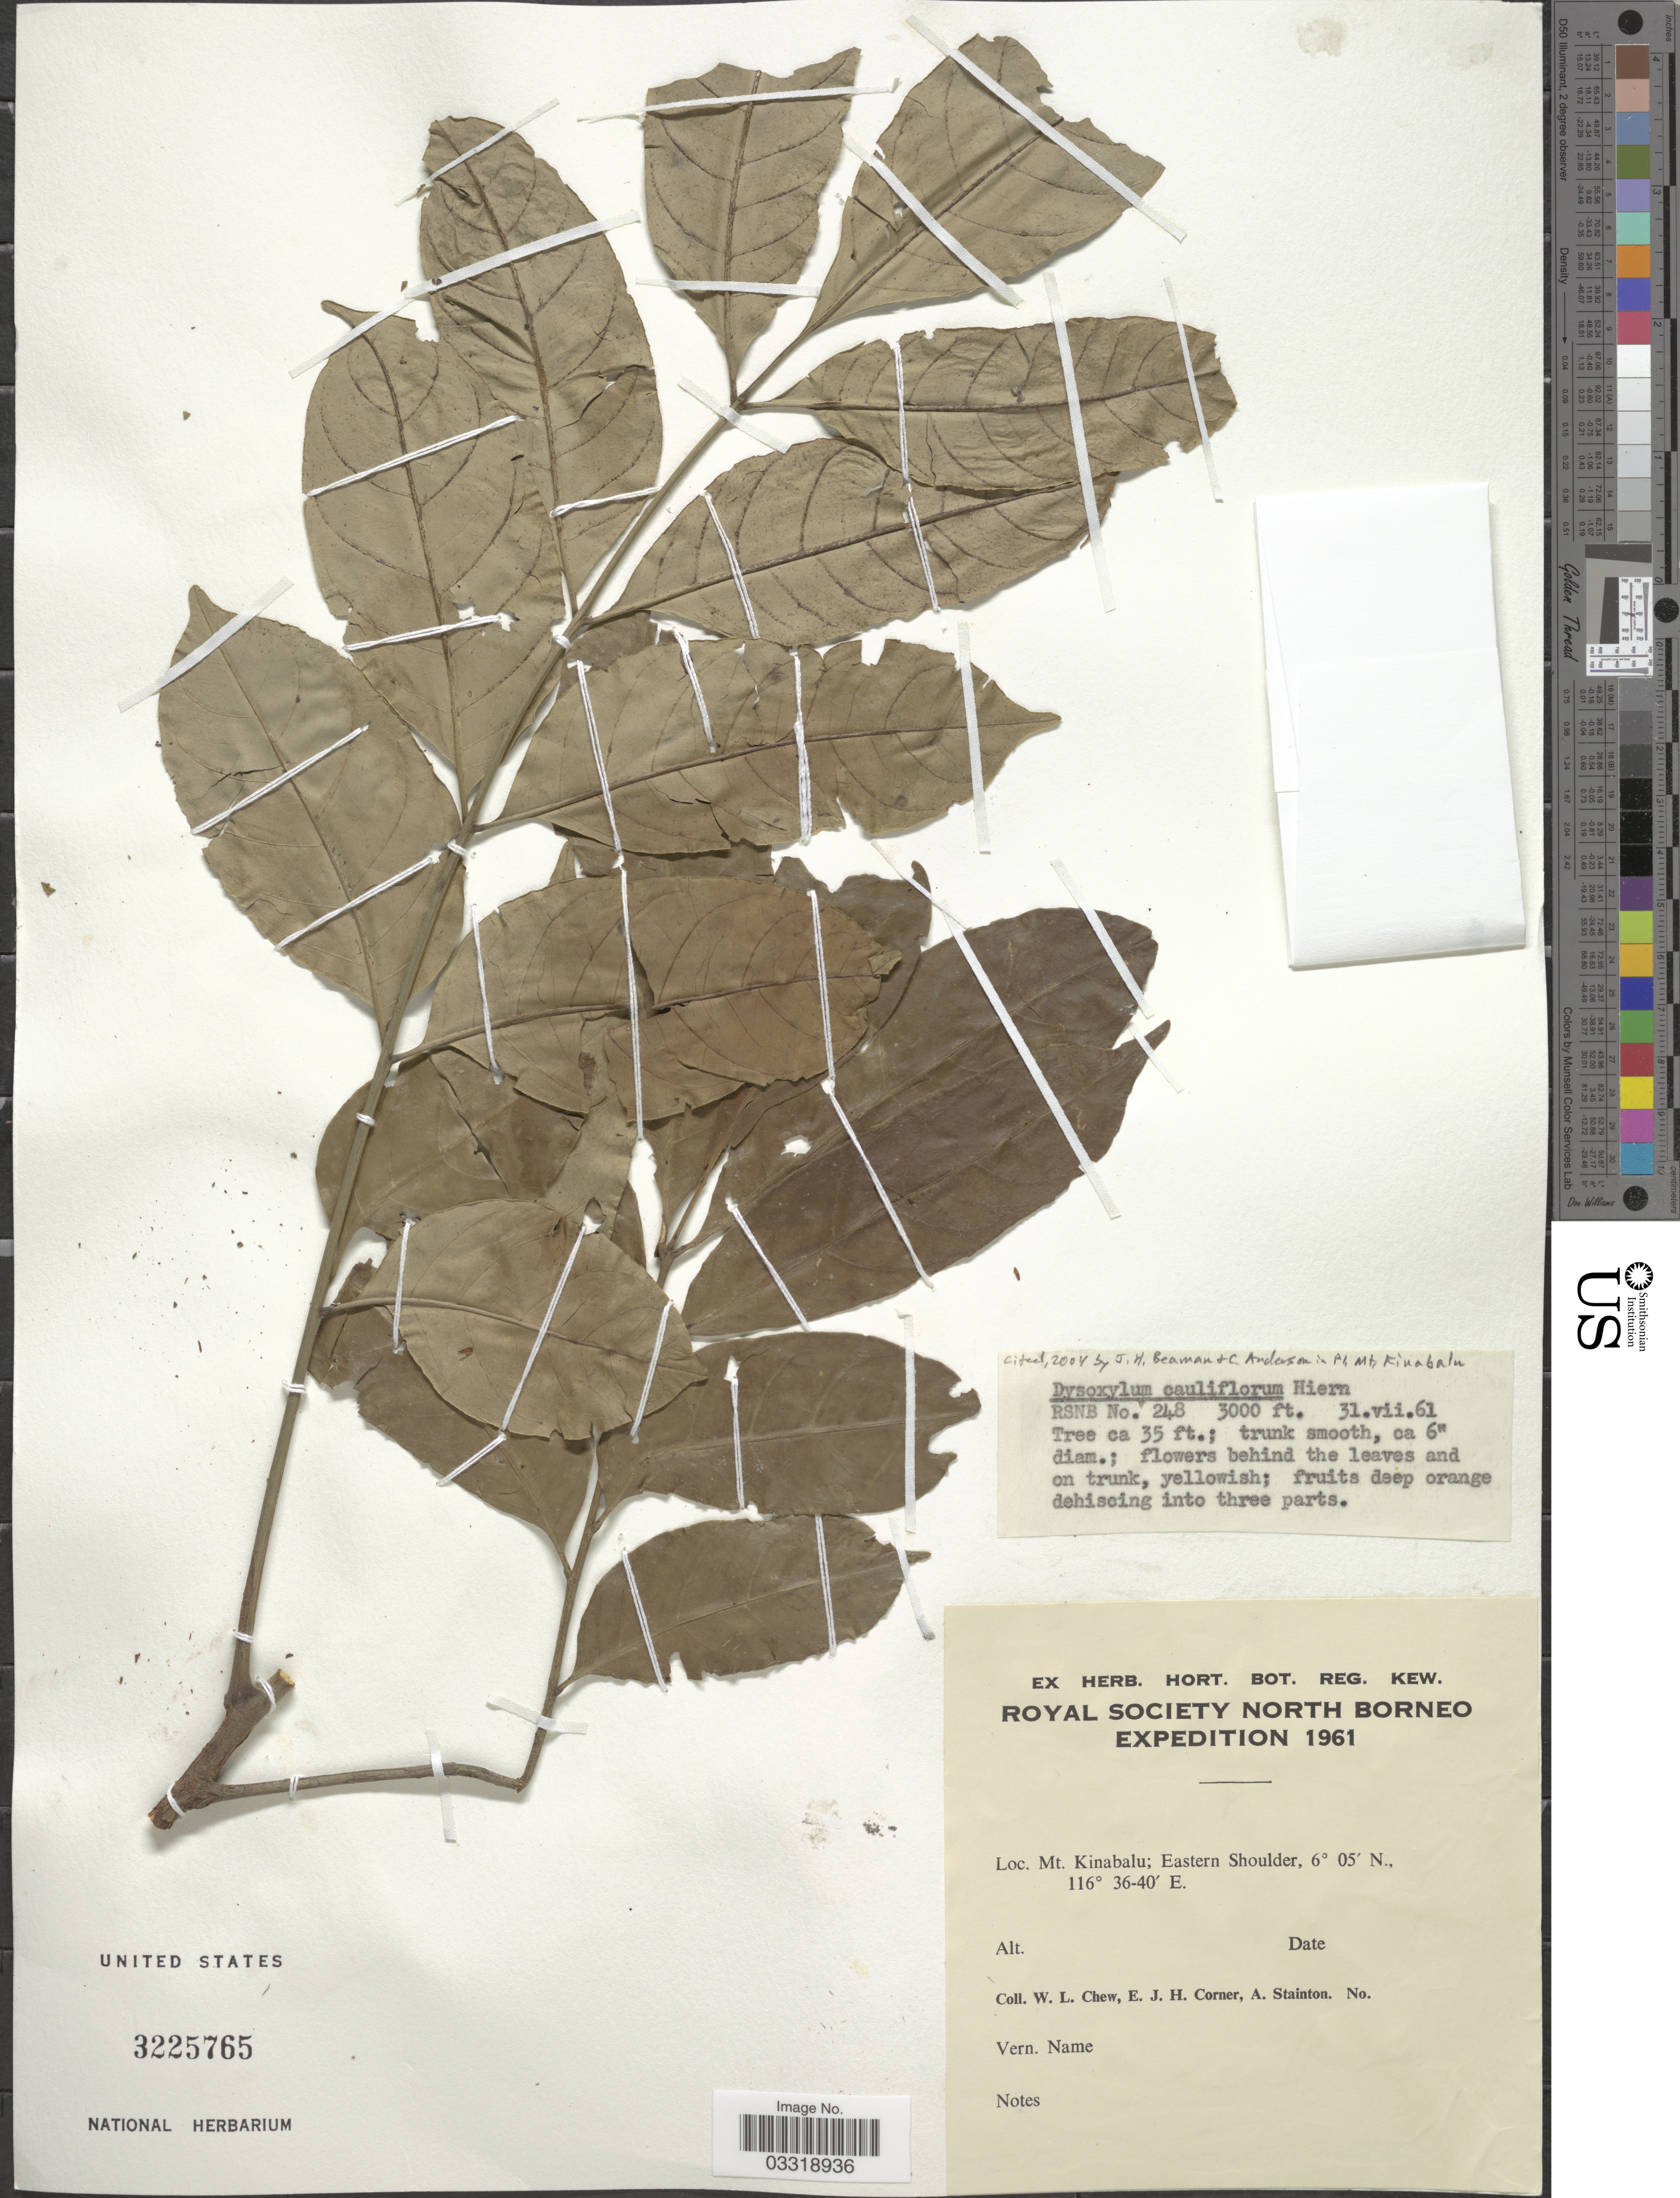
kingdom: Plantae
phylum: Tracheophyta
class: Magnoliopsida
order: Sapindales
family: Meliaceae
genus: Epicharis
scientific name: Epicharis cuneata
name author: (Hiern) Harms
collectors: W. Chew, E. Corner & A. Stainton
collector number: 248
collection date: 1961-07-31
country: Malaysia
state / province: Sabah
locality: North Borneo. Mt. Kinabalu; Eastern Shoulder.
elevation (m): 914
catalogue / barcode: US 3225765